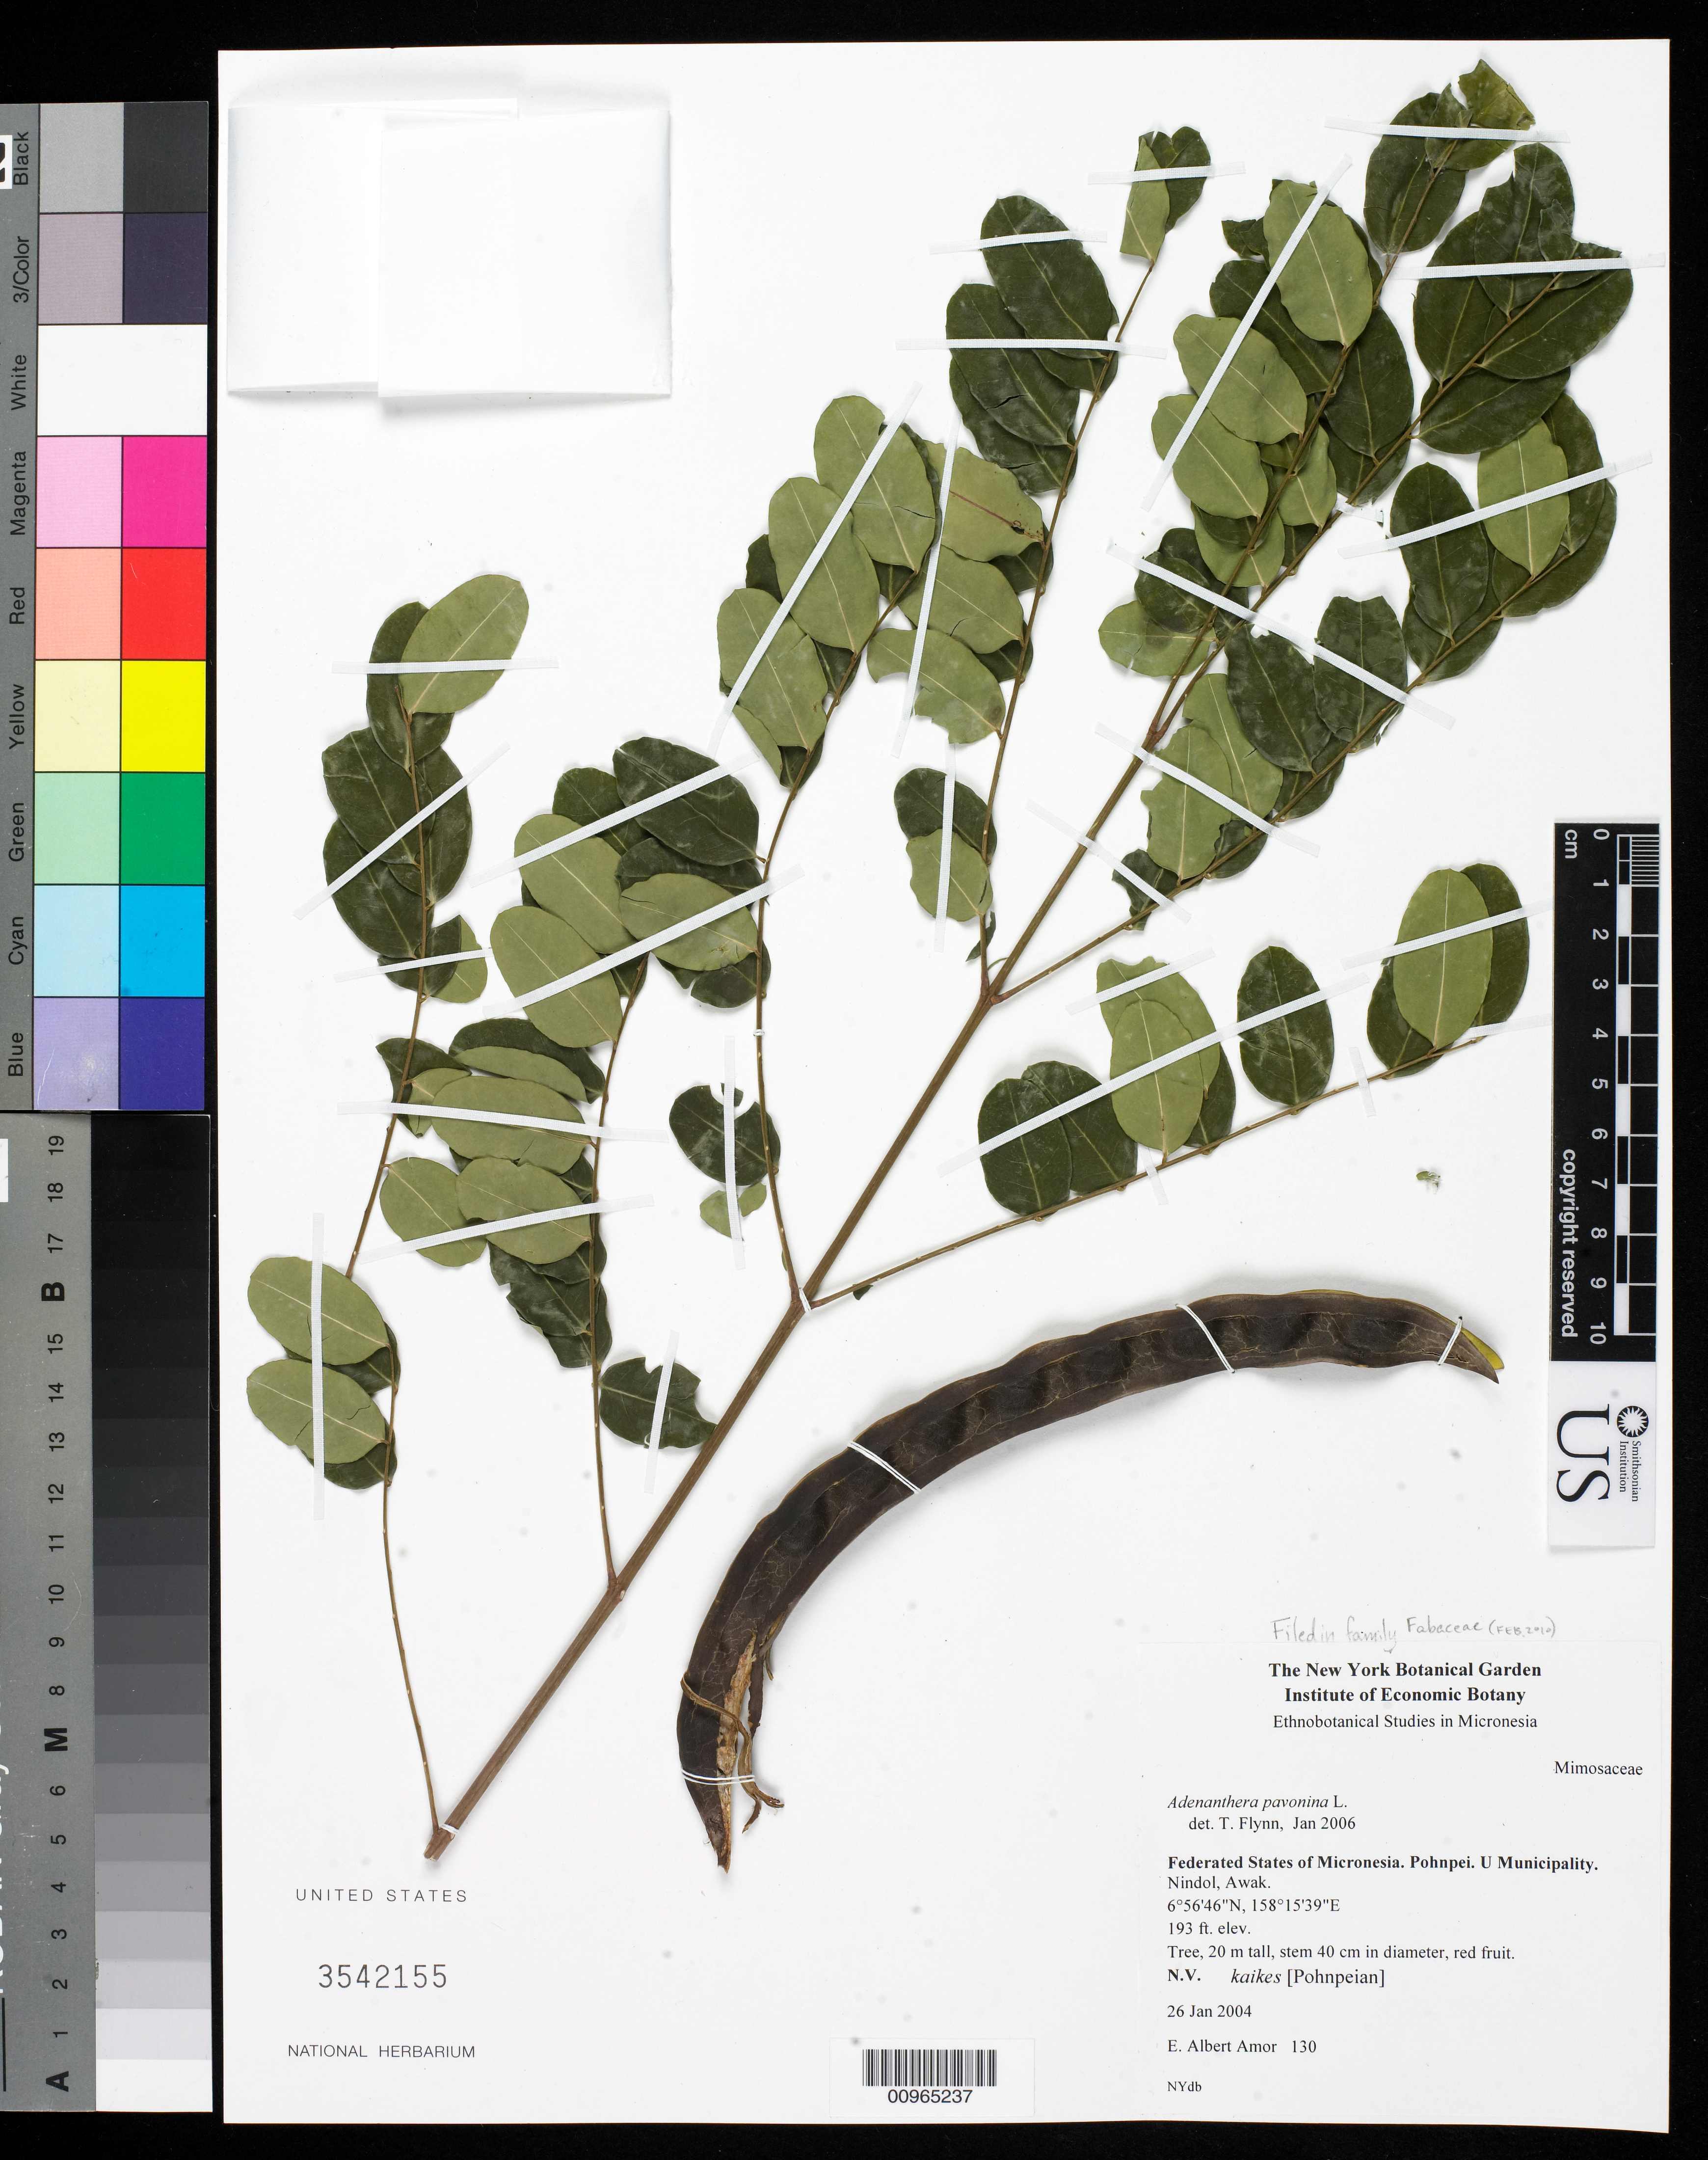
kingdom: Plantae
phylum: Tracheophyta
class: Magnoliopsida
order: Fabales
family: Fabaceae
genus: Adenanthera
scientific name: Adenanthera pavonina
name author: L.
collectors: E. A. Amor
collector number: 130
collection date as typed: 26 Jan 2004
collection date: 2004-01-26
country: Micronesia, Federated States of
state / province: Pohnpei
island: Pohnpei [Ponape]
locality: Nindol, Awak, U Muncipality, Pohnpei, Micronesia.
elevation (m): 59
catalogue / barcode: US 3542155